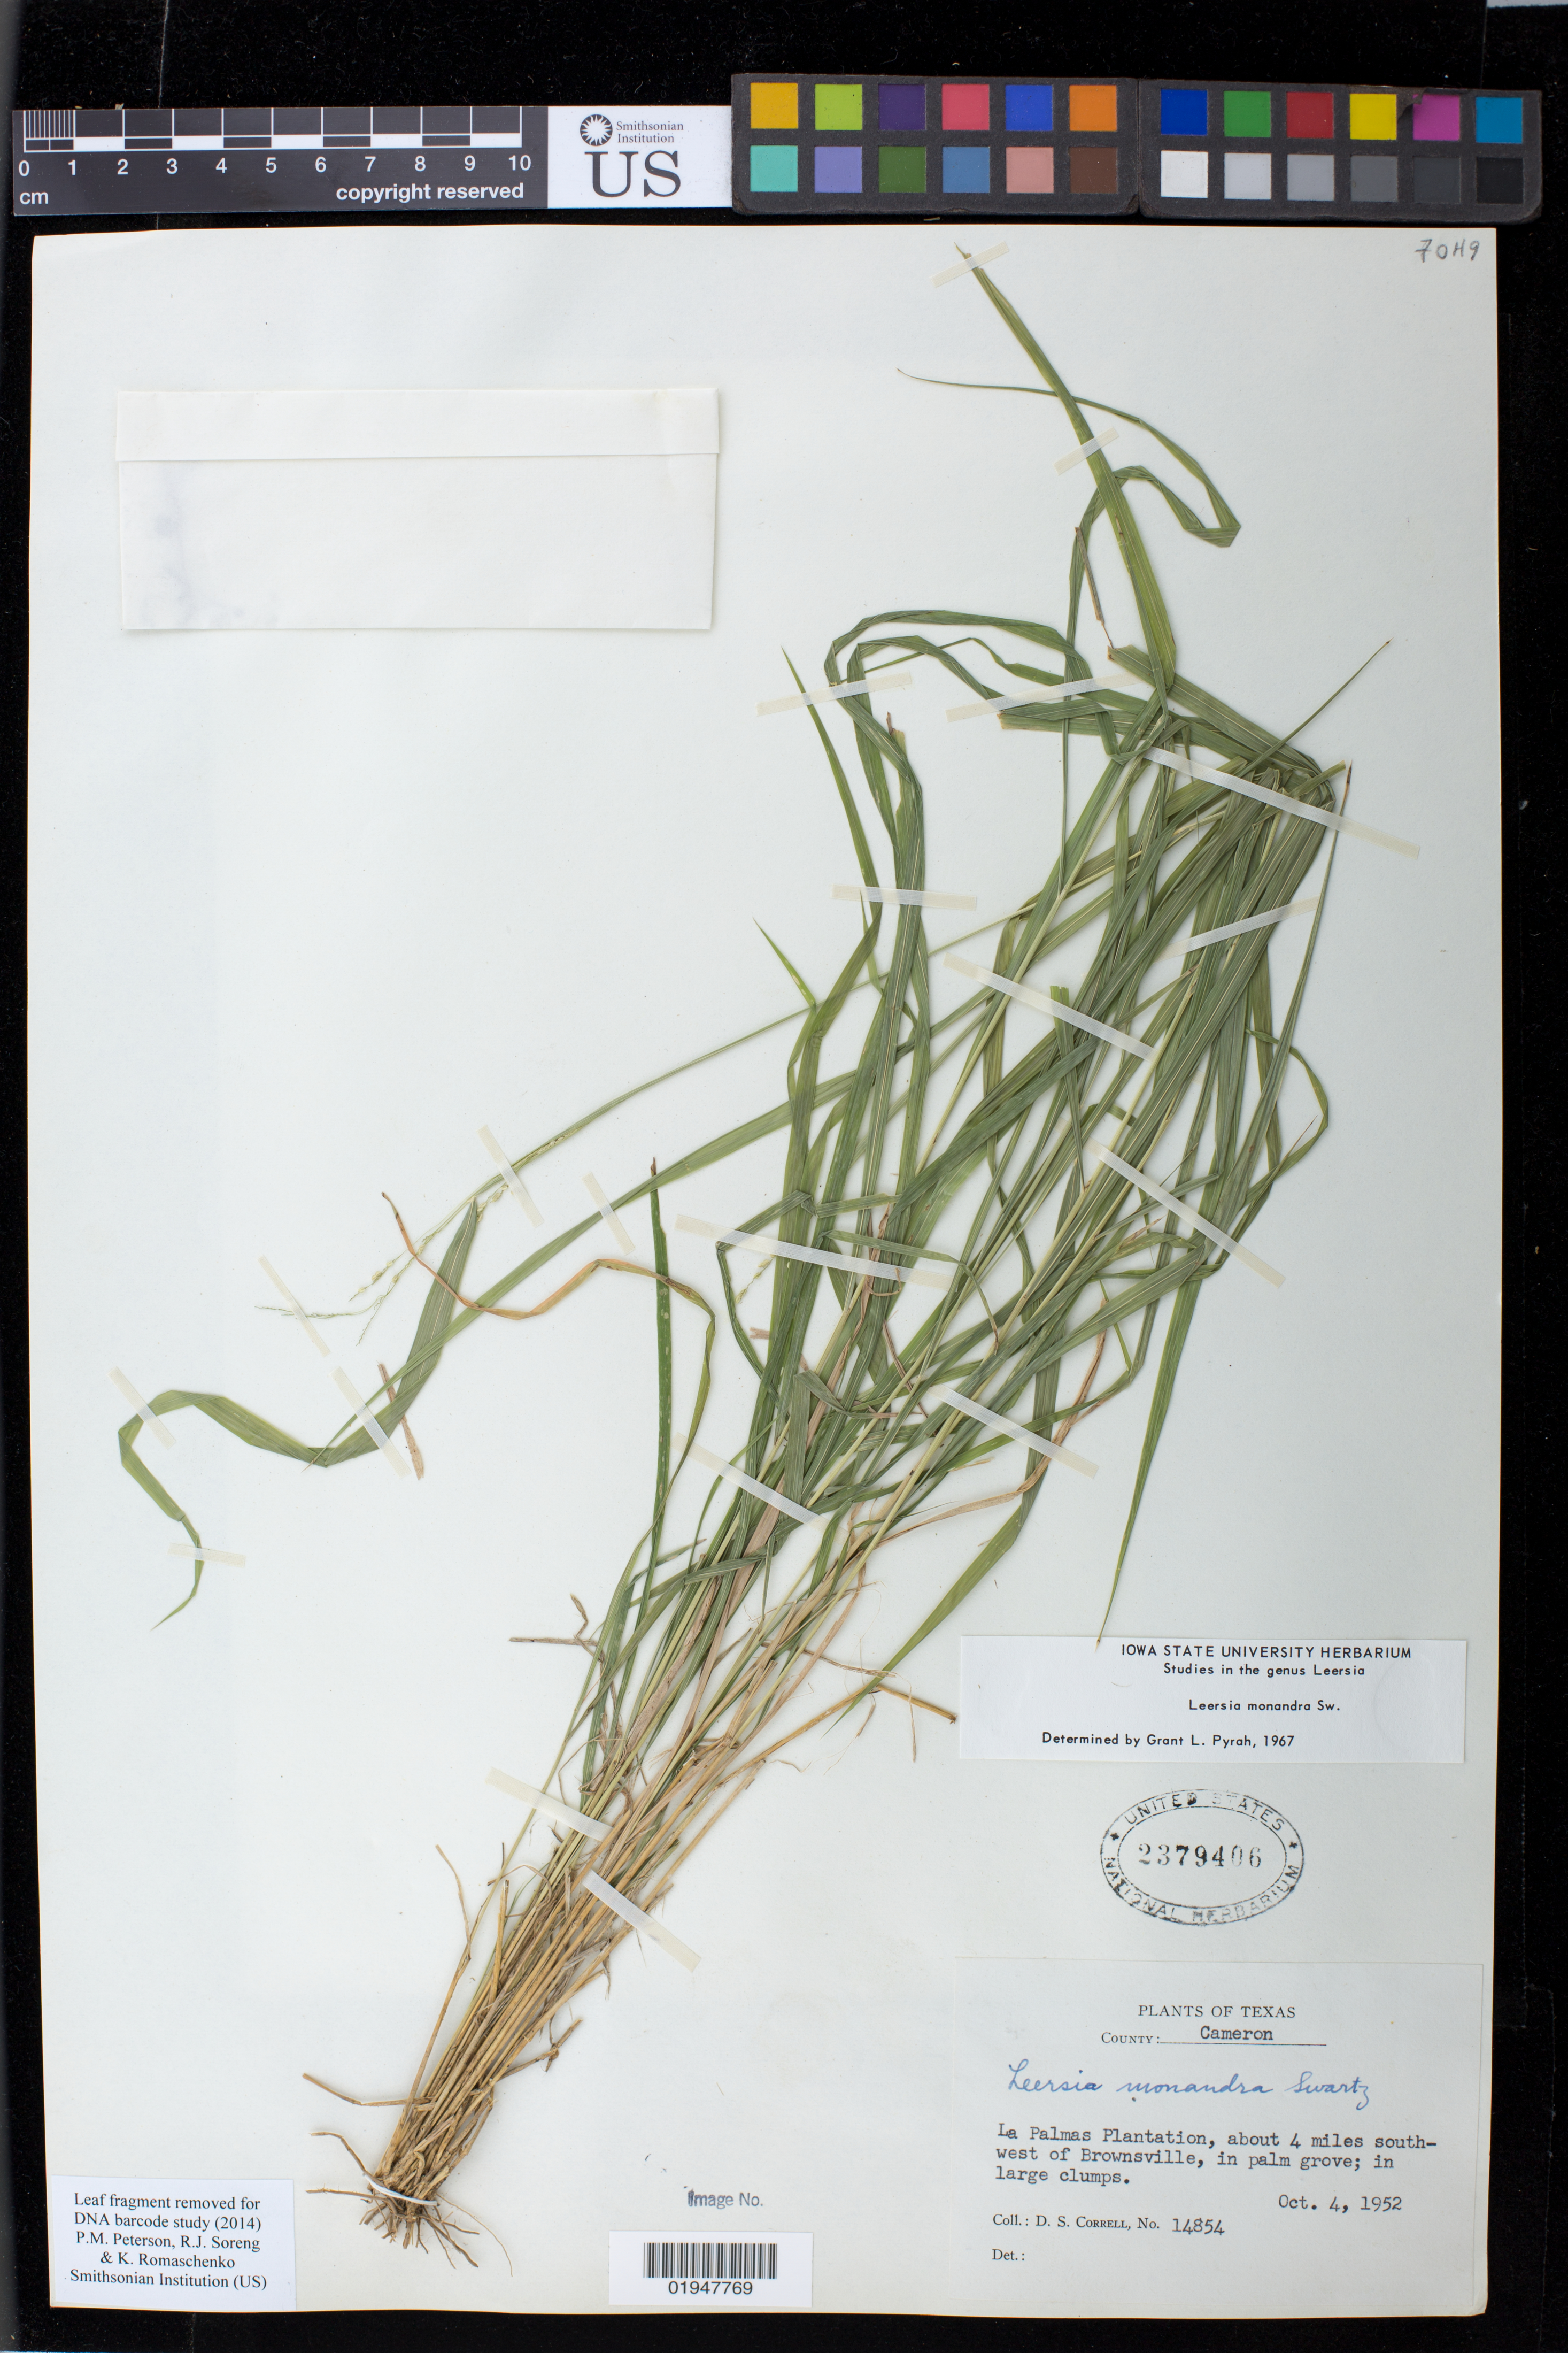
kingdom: Plantae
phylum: Tracheophyta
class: Liliopsida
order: Poales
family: Poaceae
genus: Leersia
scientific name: Leersia monandra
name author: Sw.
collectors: D. S. Correll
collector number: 14854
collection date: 1952-10-04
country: United States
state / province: Texas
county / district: Cameron County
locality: Las Palmas Plantation, about 4 miles south of Brownsville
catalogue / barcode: US 2379406